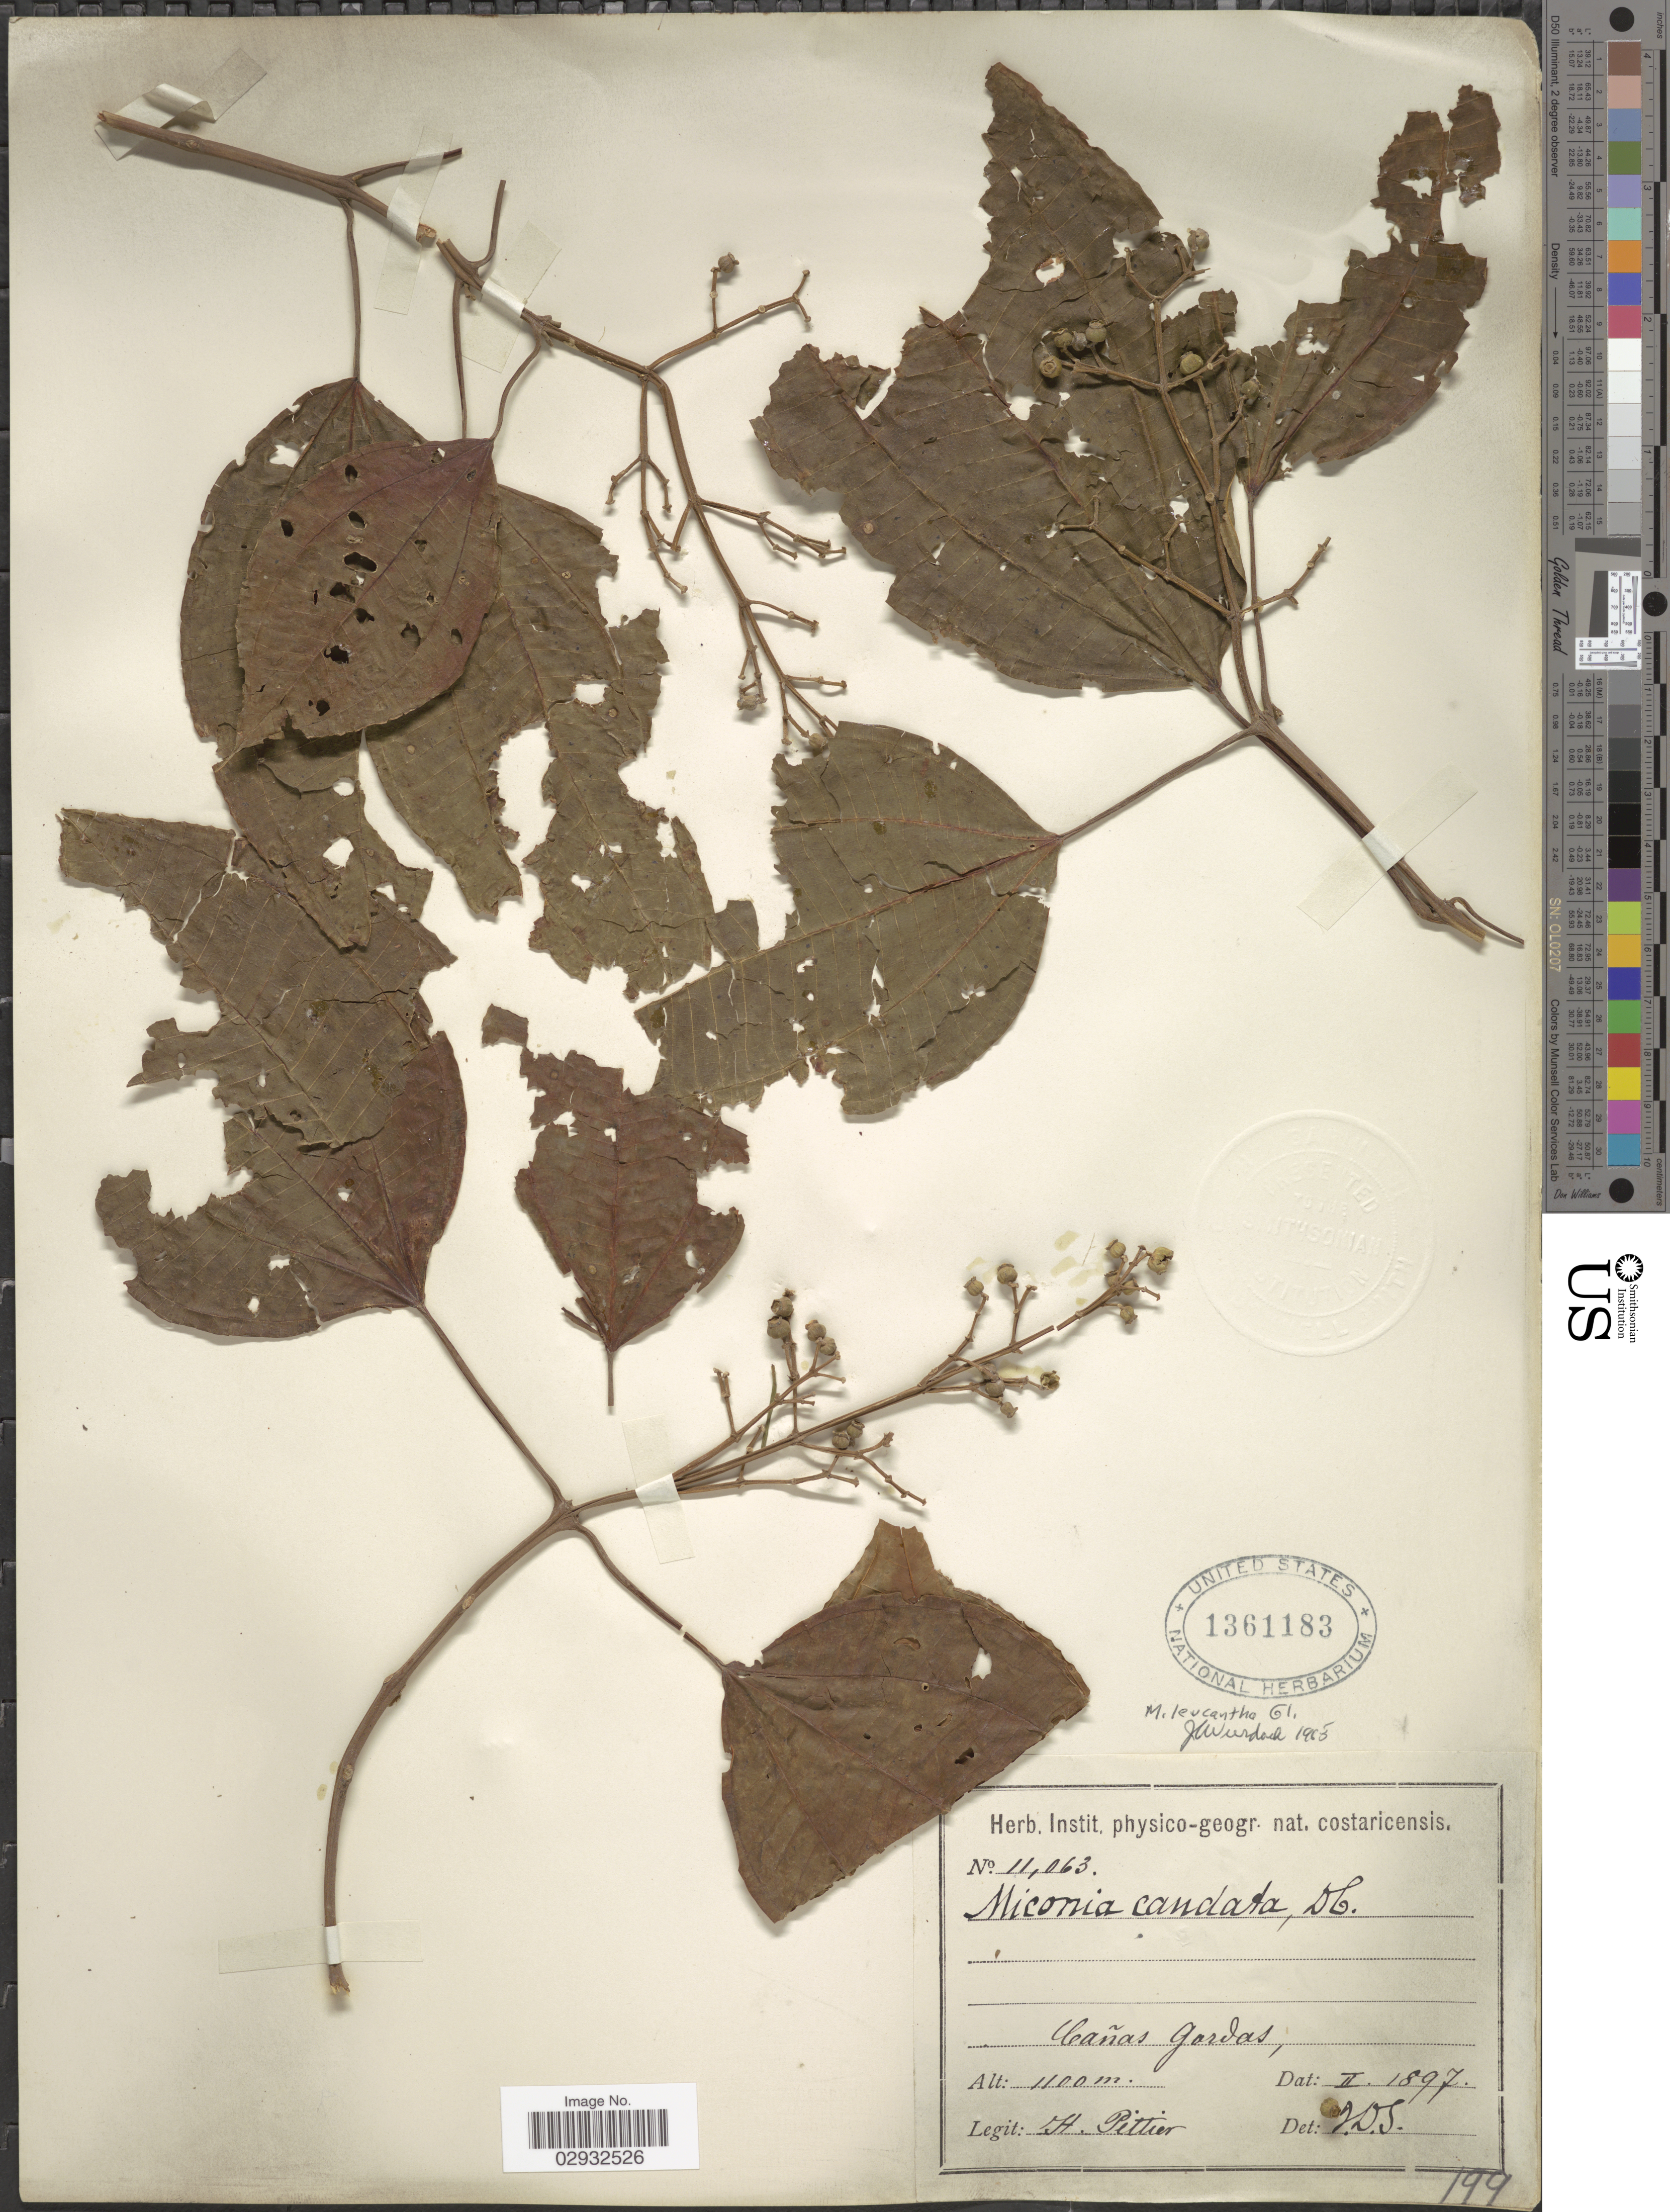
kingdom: Plantae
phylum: Tracheophyta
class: Magnoliopsida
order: Myrtales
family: Melastomataceae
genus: Miconia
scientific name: Miconia donaeana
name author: Naudin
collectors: H. F. Pittier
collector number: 11063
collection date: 1897-02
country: Costa Rica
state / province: Puntarenas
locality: Cañas Gordas.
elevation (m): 1100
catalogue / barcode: US 1361183